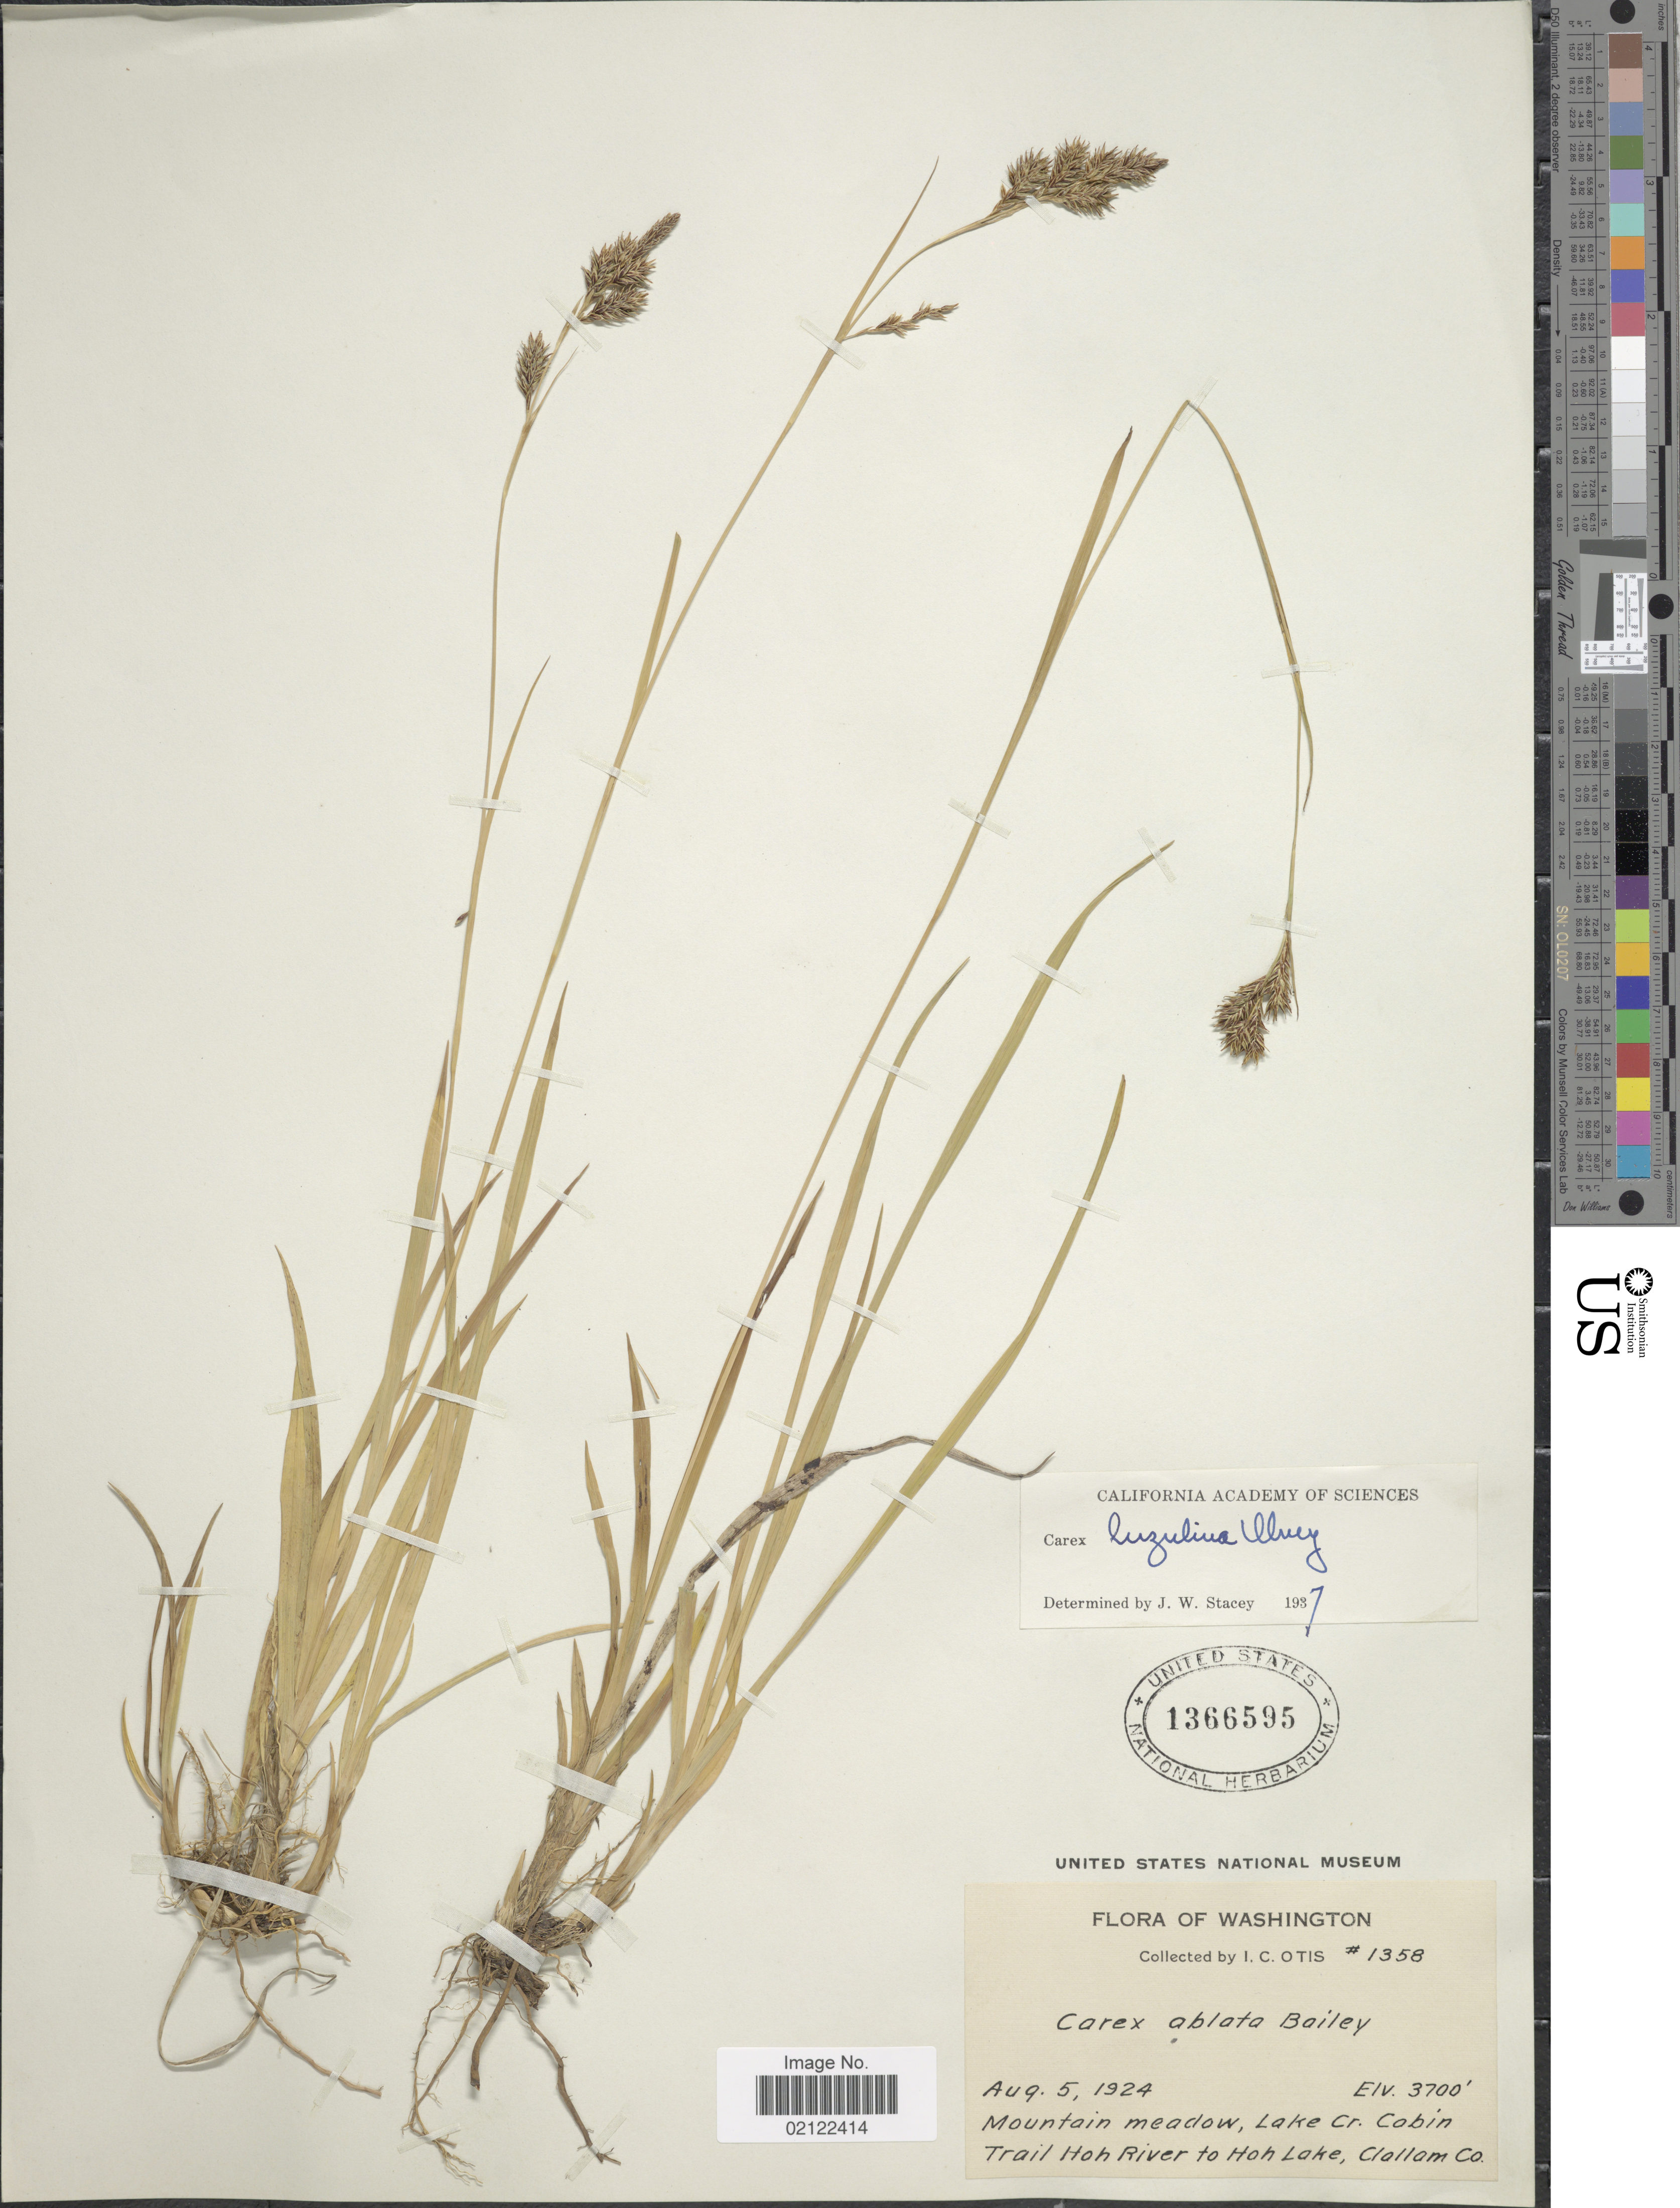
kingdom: Plantae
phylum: Tracheophyta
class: Liliopsida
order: Poales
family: Cyperaceae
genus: Carex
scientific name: Carex luzulina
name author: Olney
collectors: I. C. Otis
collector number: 1358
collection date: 1924-08-05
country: United States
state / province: Washington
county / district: Clallam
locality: Mountain meadow, Lake Cr. Cabin Trail Hoh River to Hoh Lake, Clallam Co.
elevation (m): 1128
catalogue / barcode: US 1366595